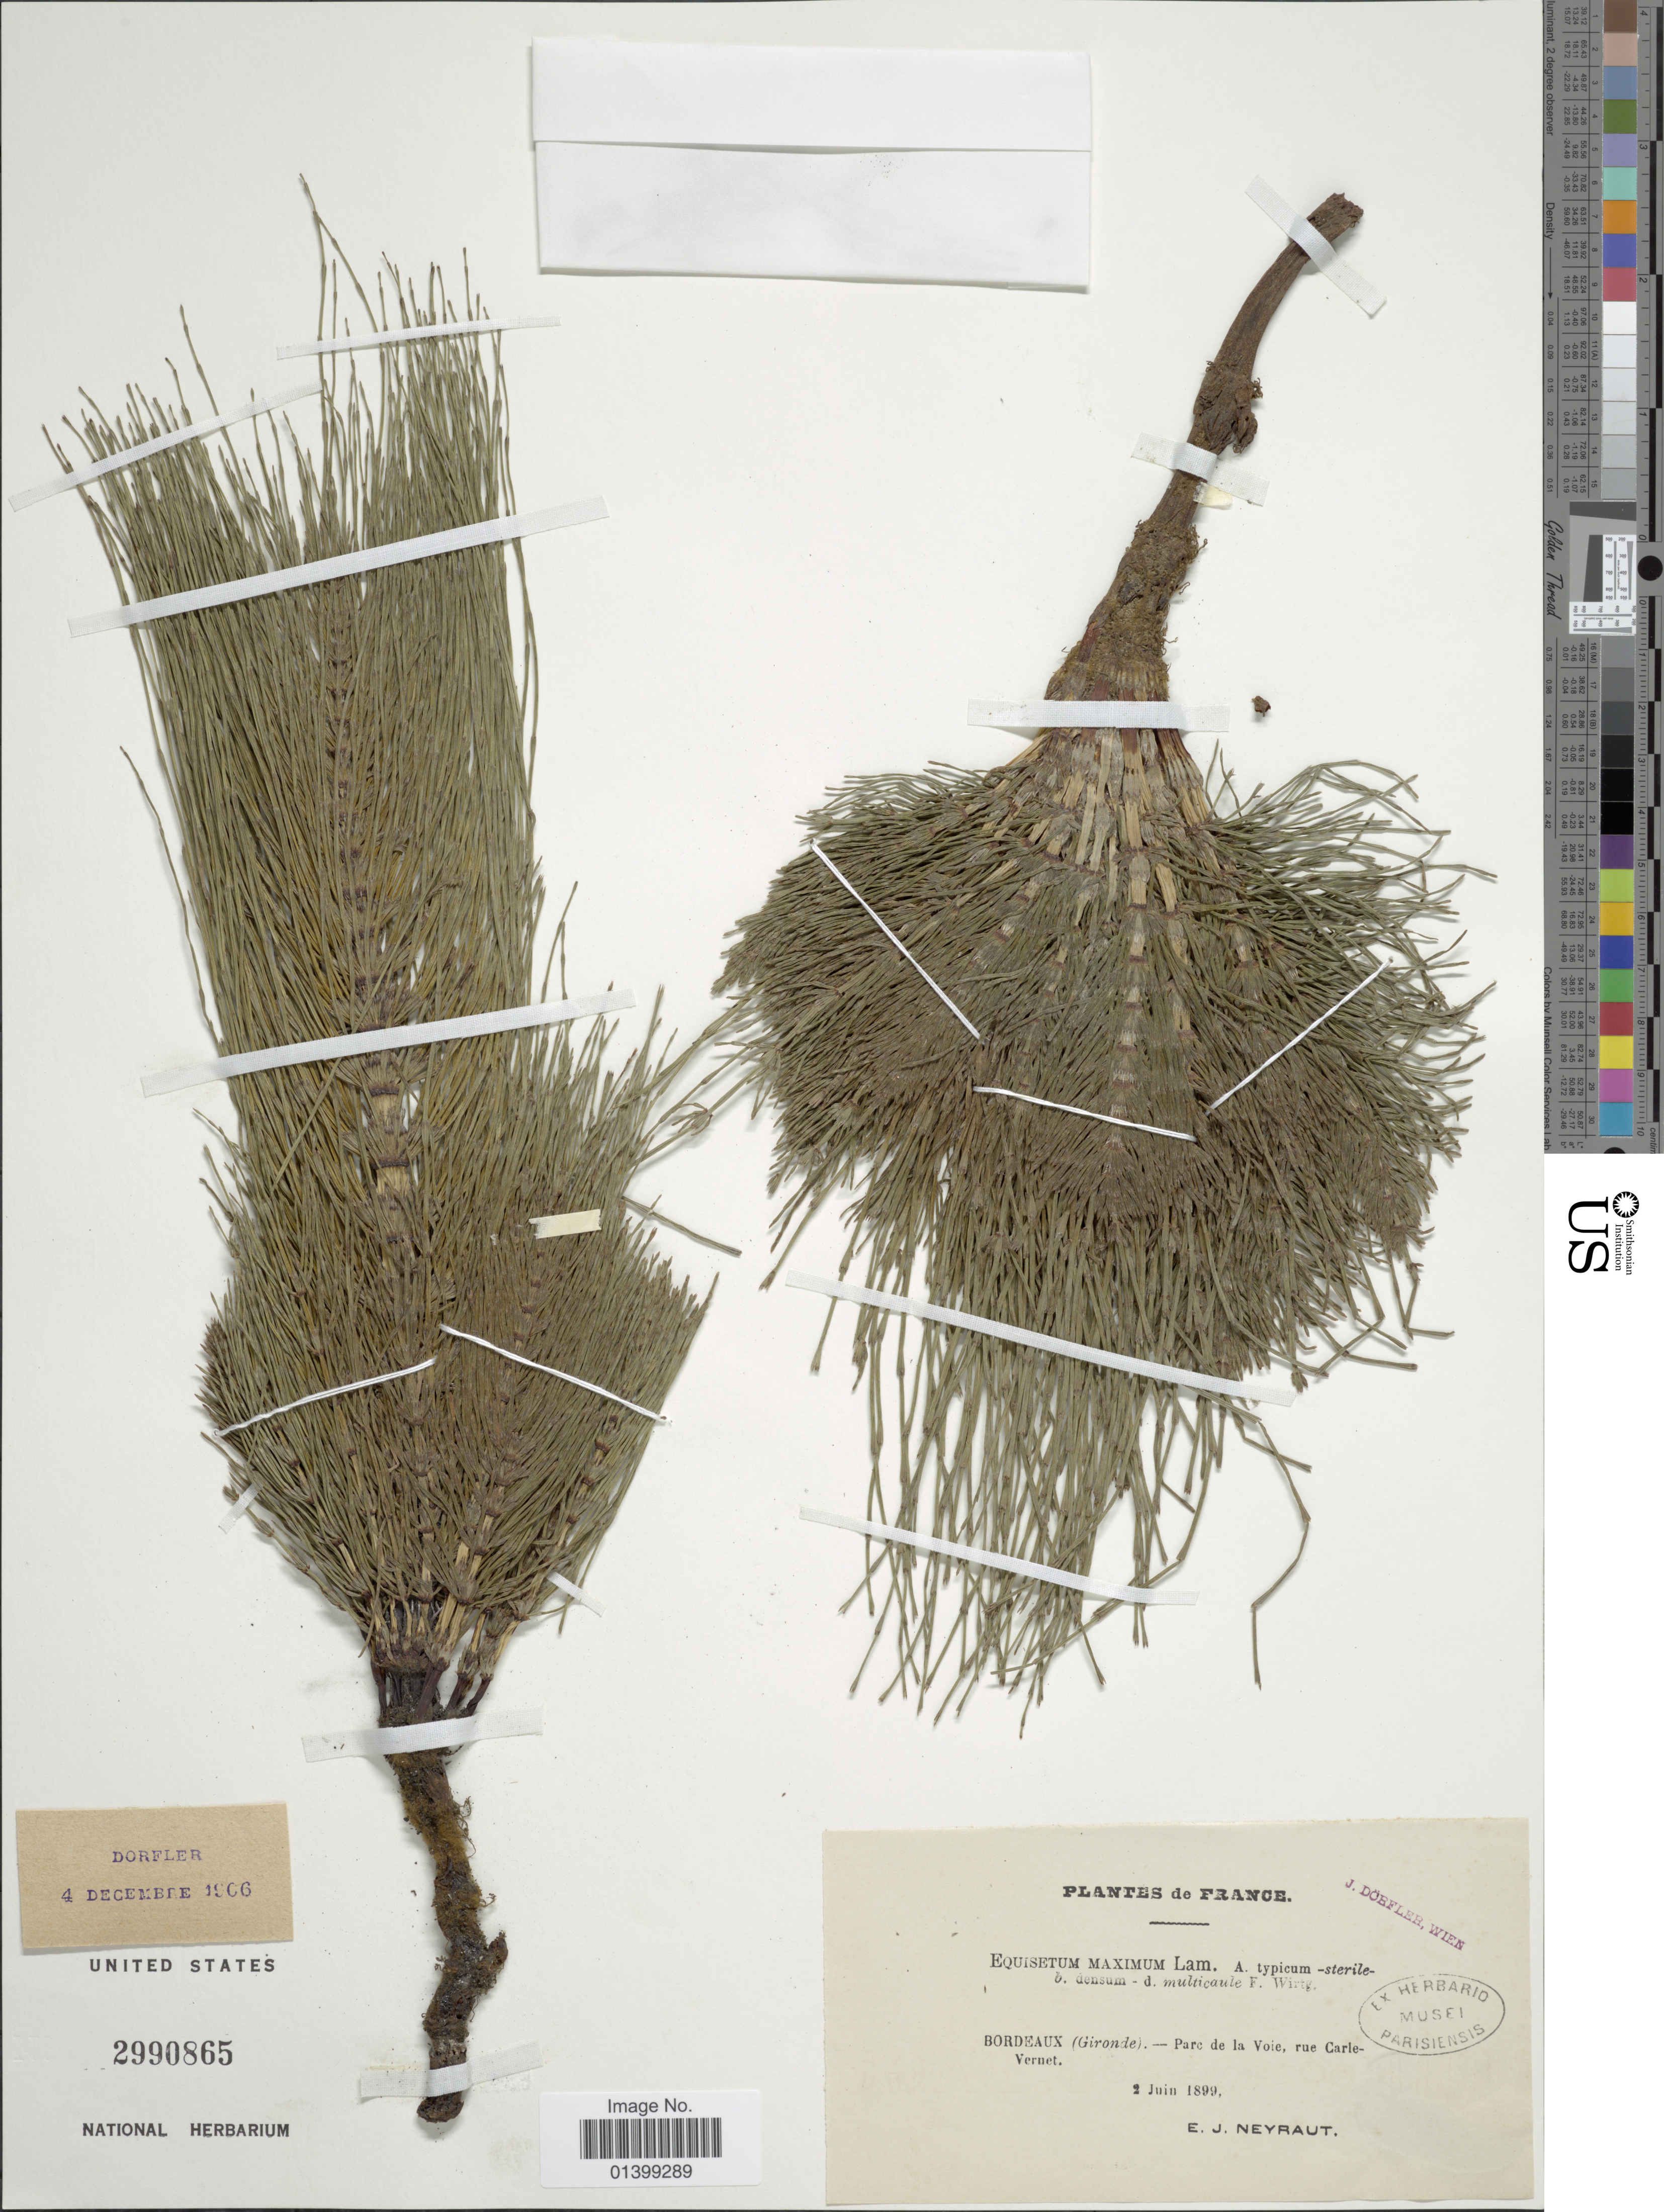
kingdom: Plantae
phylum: Tracheophyta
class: Polypodiopsida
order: Equisetales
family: Equisetaceae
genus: Equisetum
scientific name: Equisetum telmateia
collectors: E. Neyraut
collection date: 1899-06-02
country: France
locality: Bordeaux (Gironde).- Parc de la Voie, rue Carle-Vernet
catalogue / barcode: US 2990865